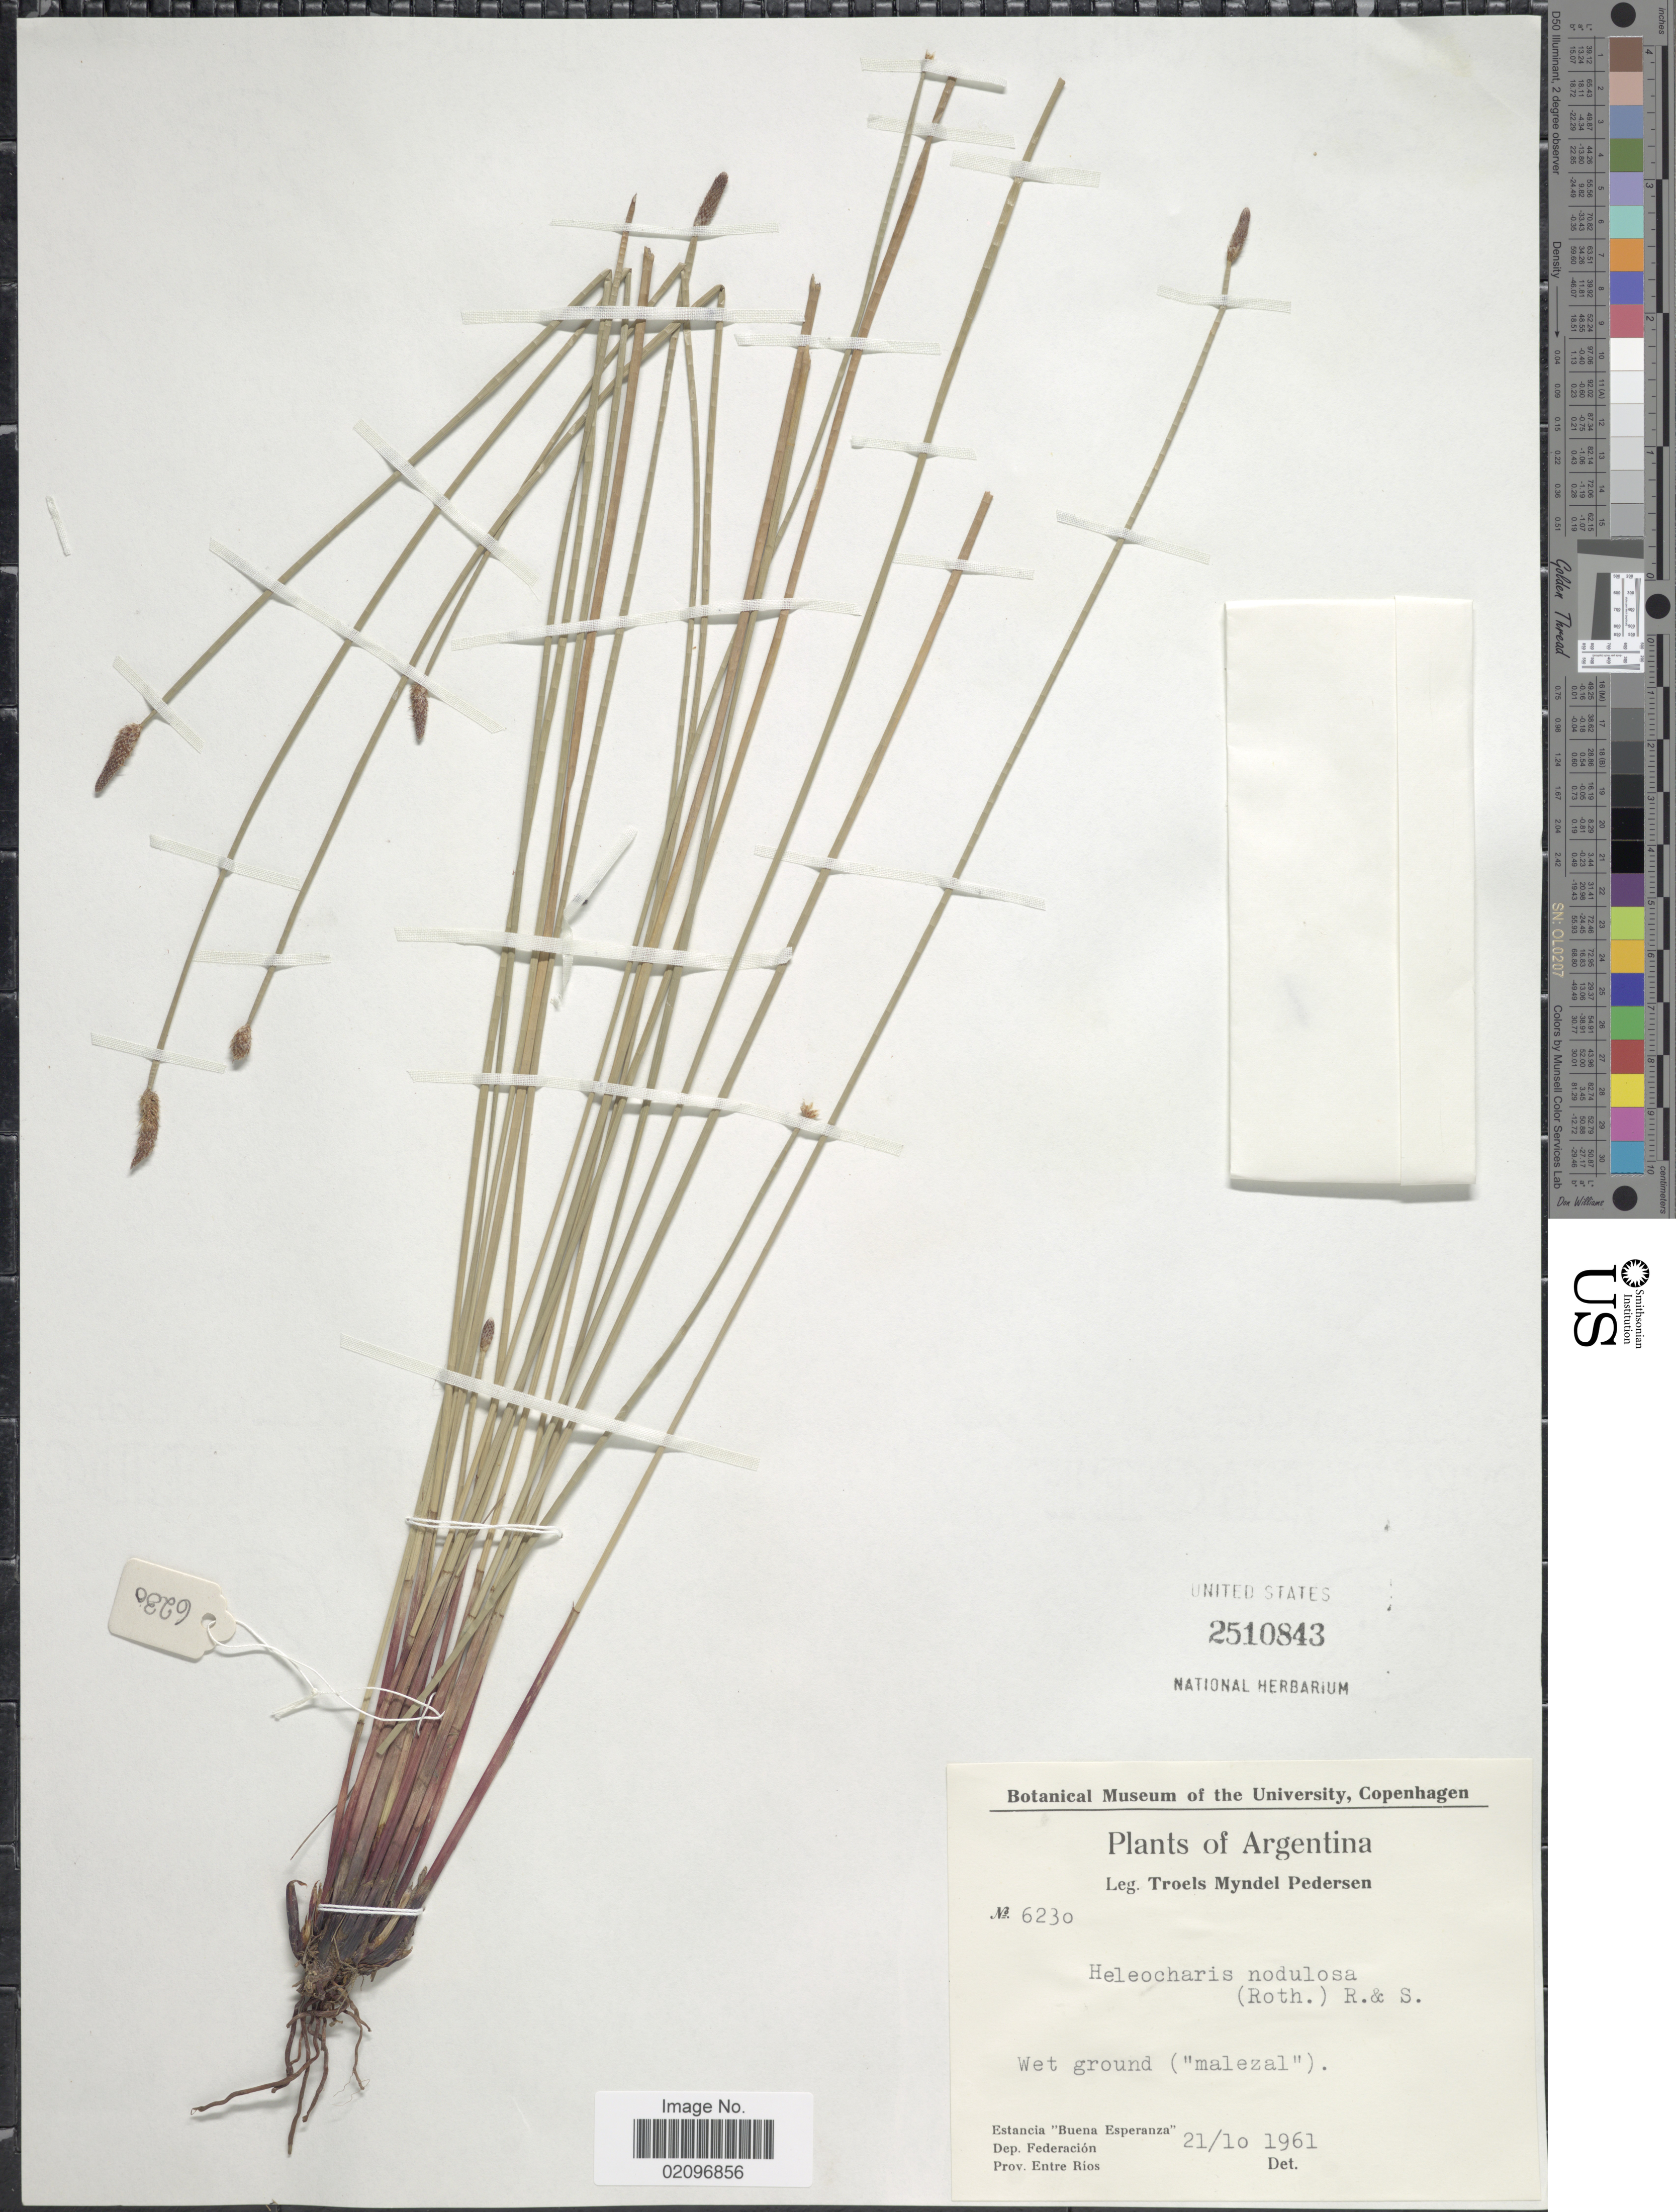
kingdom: Plantae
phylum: Tracheophyta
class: Liliopsida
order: Poales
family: Cyperaceae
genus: Eleocharis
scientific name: Eleocharis montana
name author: (Kunth) Roem. & Schult.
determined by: Strong, Mark T., (BOT), Smithsonian Institution - National Museum of Natural History (UNITED STATES)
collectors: T. Pederson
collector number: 6230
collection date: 1961-10-21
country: Argentina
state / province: Entre Rios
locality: Wet ground, Estancia "Buena Esperanza", Dep. Federacion, Prov. Rios.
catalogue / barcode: US 2510843